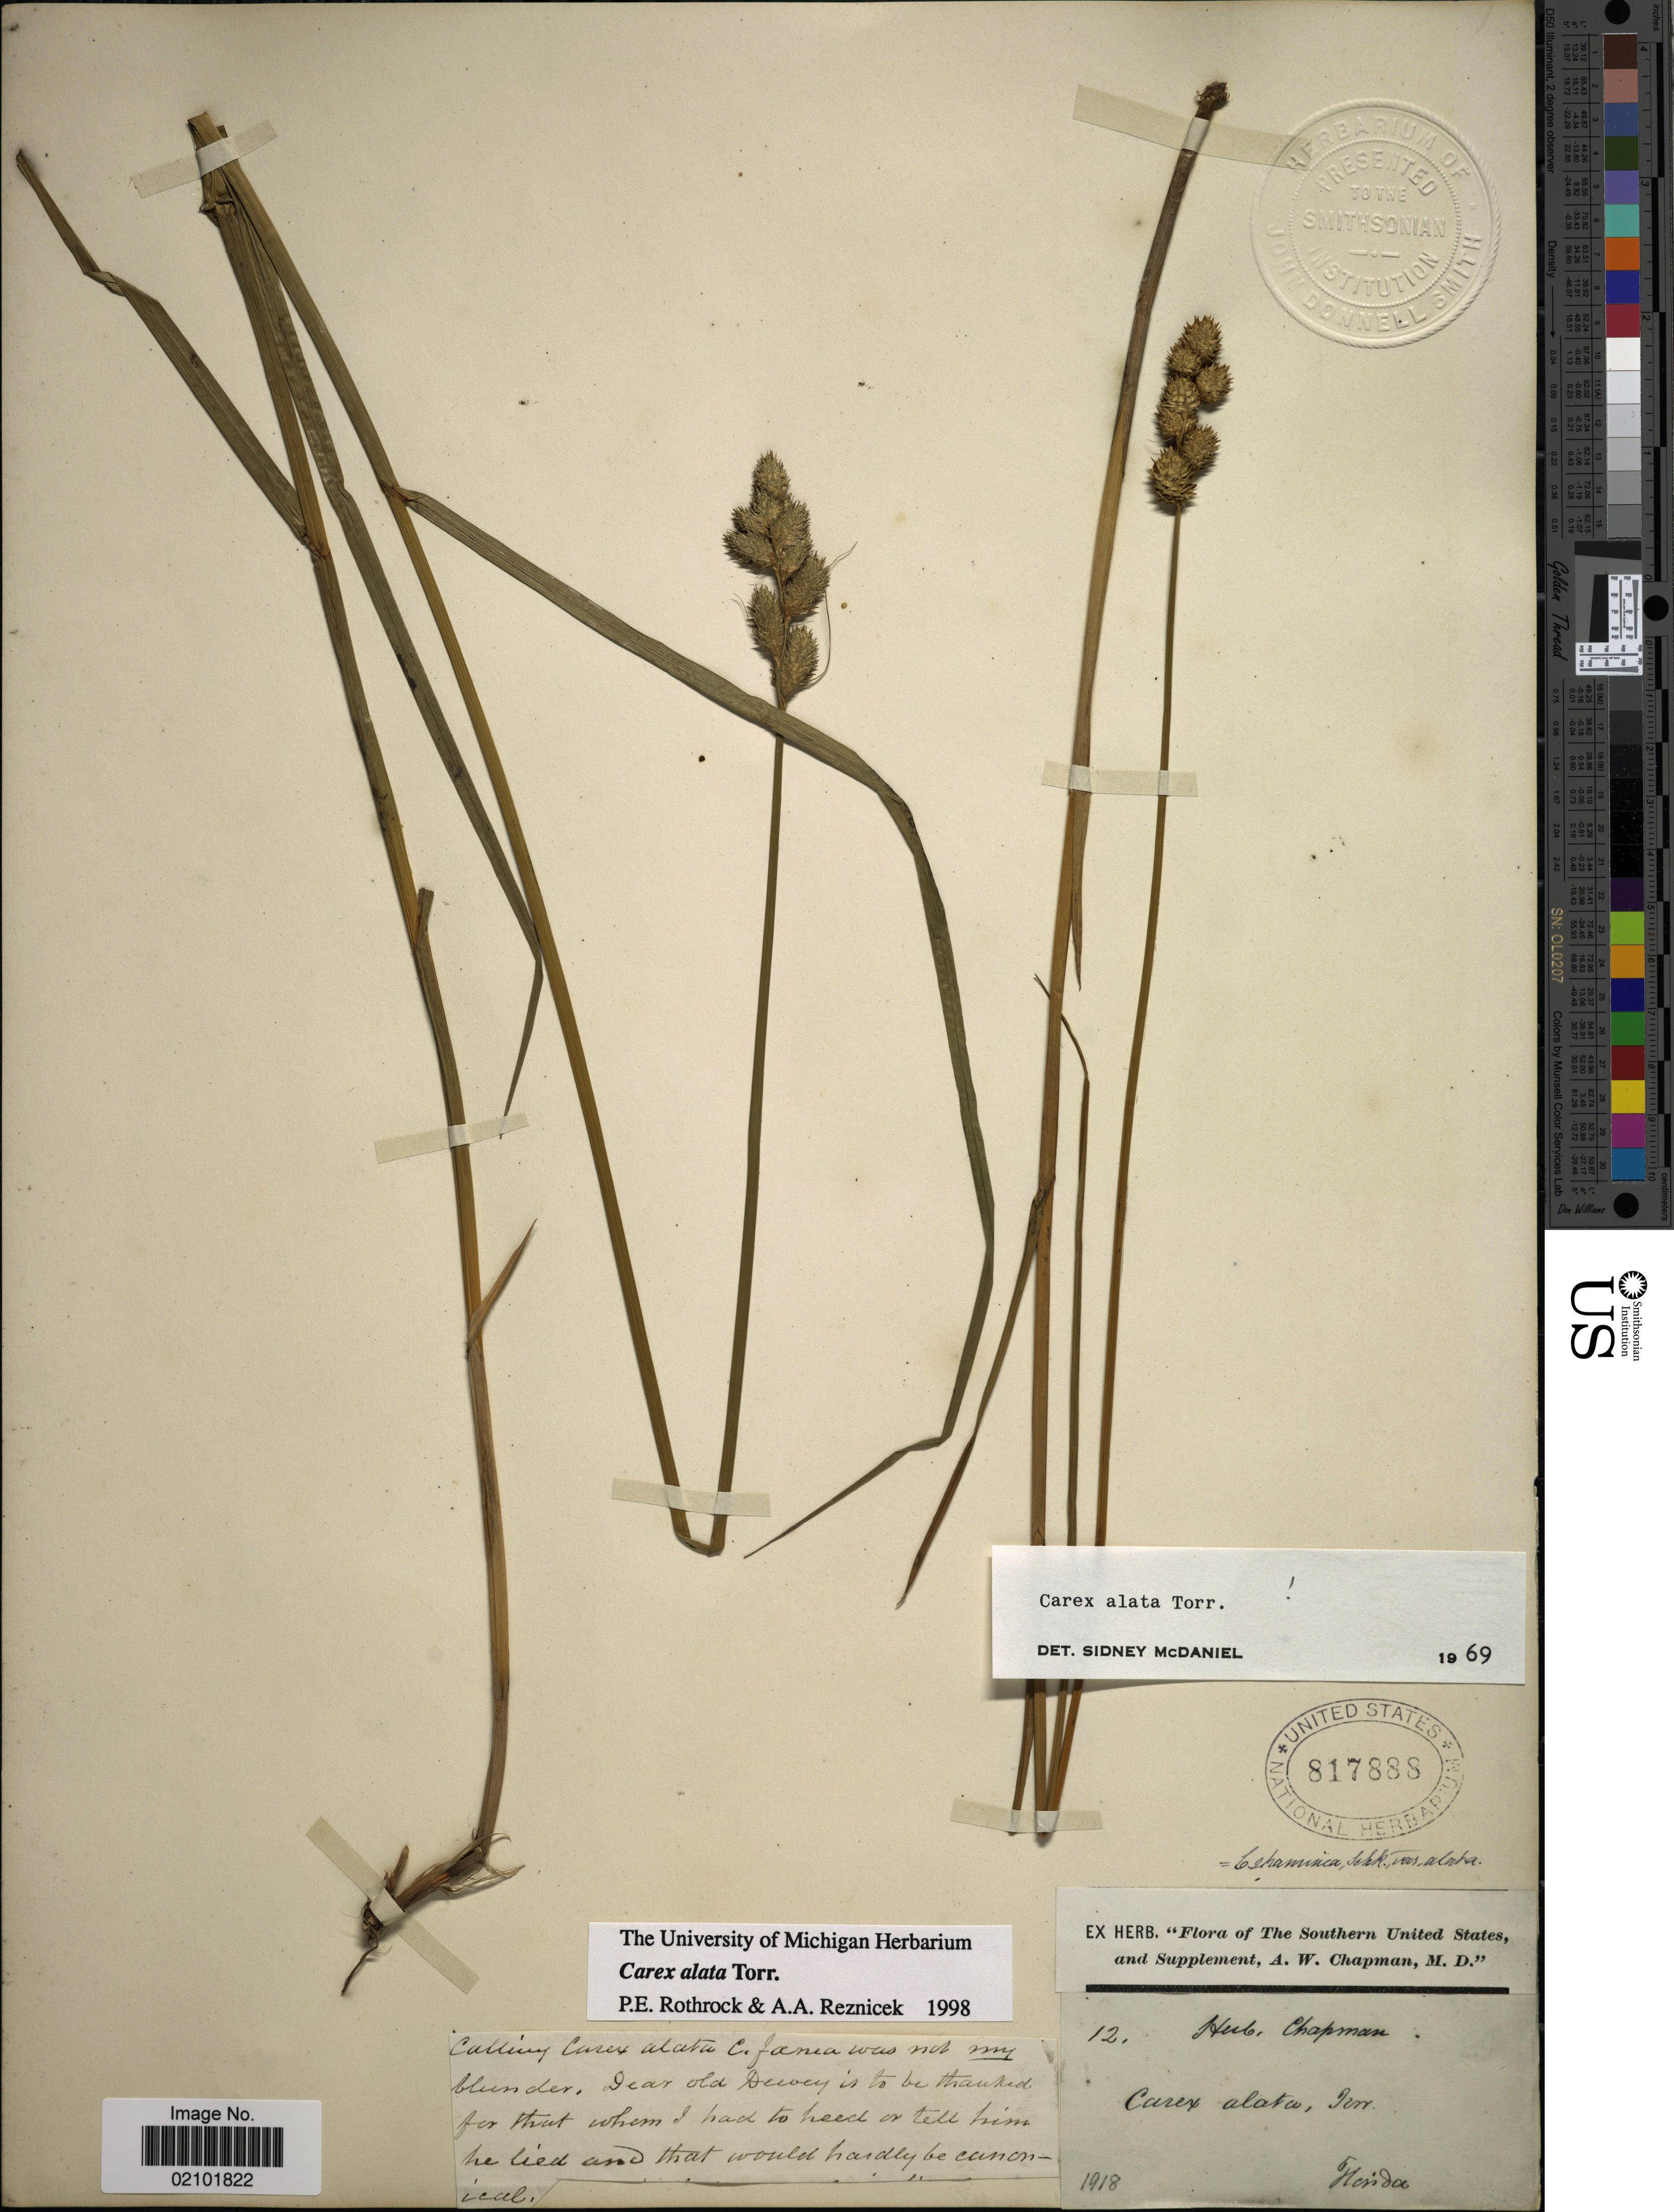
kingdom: Plantae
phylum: Tracheophyta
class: Liliopsida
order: Poales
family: Cyperaceae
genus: Carex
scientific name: Carex alata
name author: Torr.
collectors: ex herb. A.W. Chapman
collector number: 12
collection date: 1918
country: United States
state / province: Florida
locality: Southern United States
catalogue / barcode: US 817888